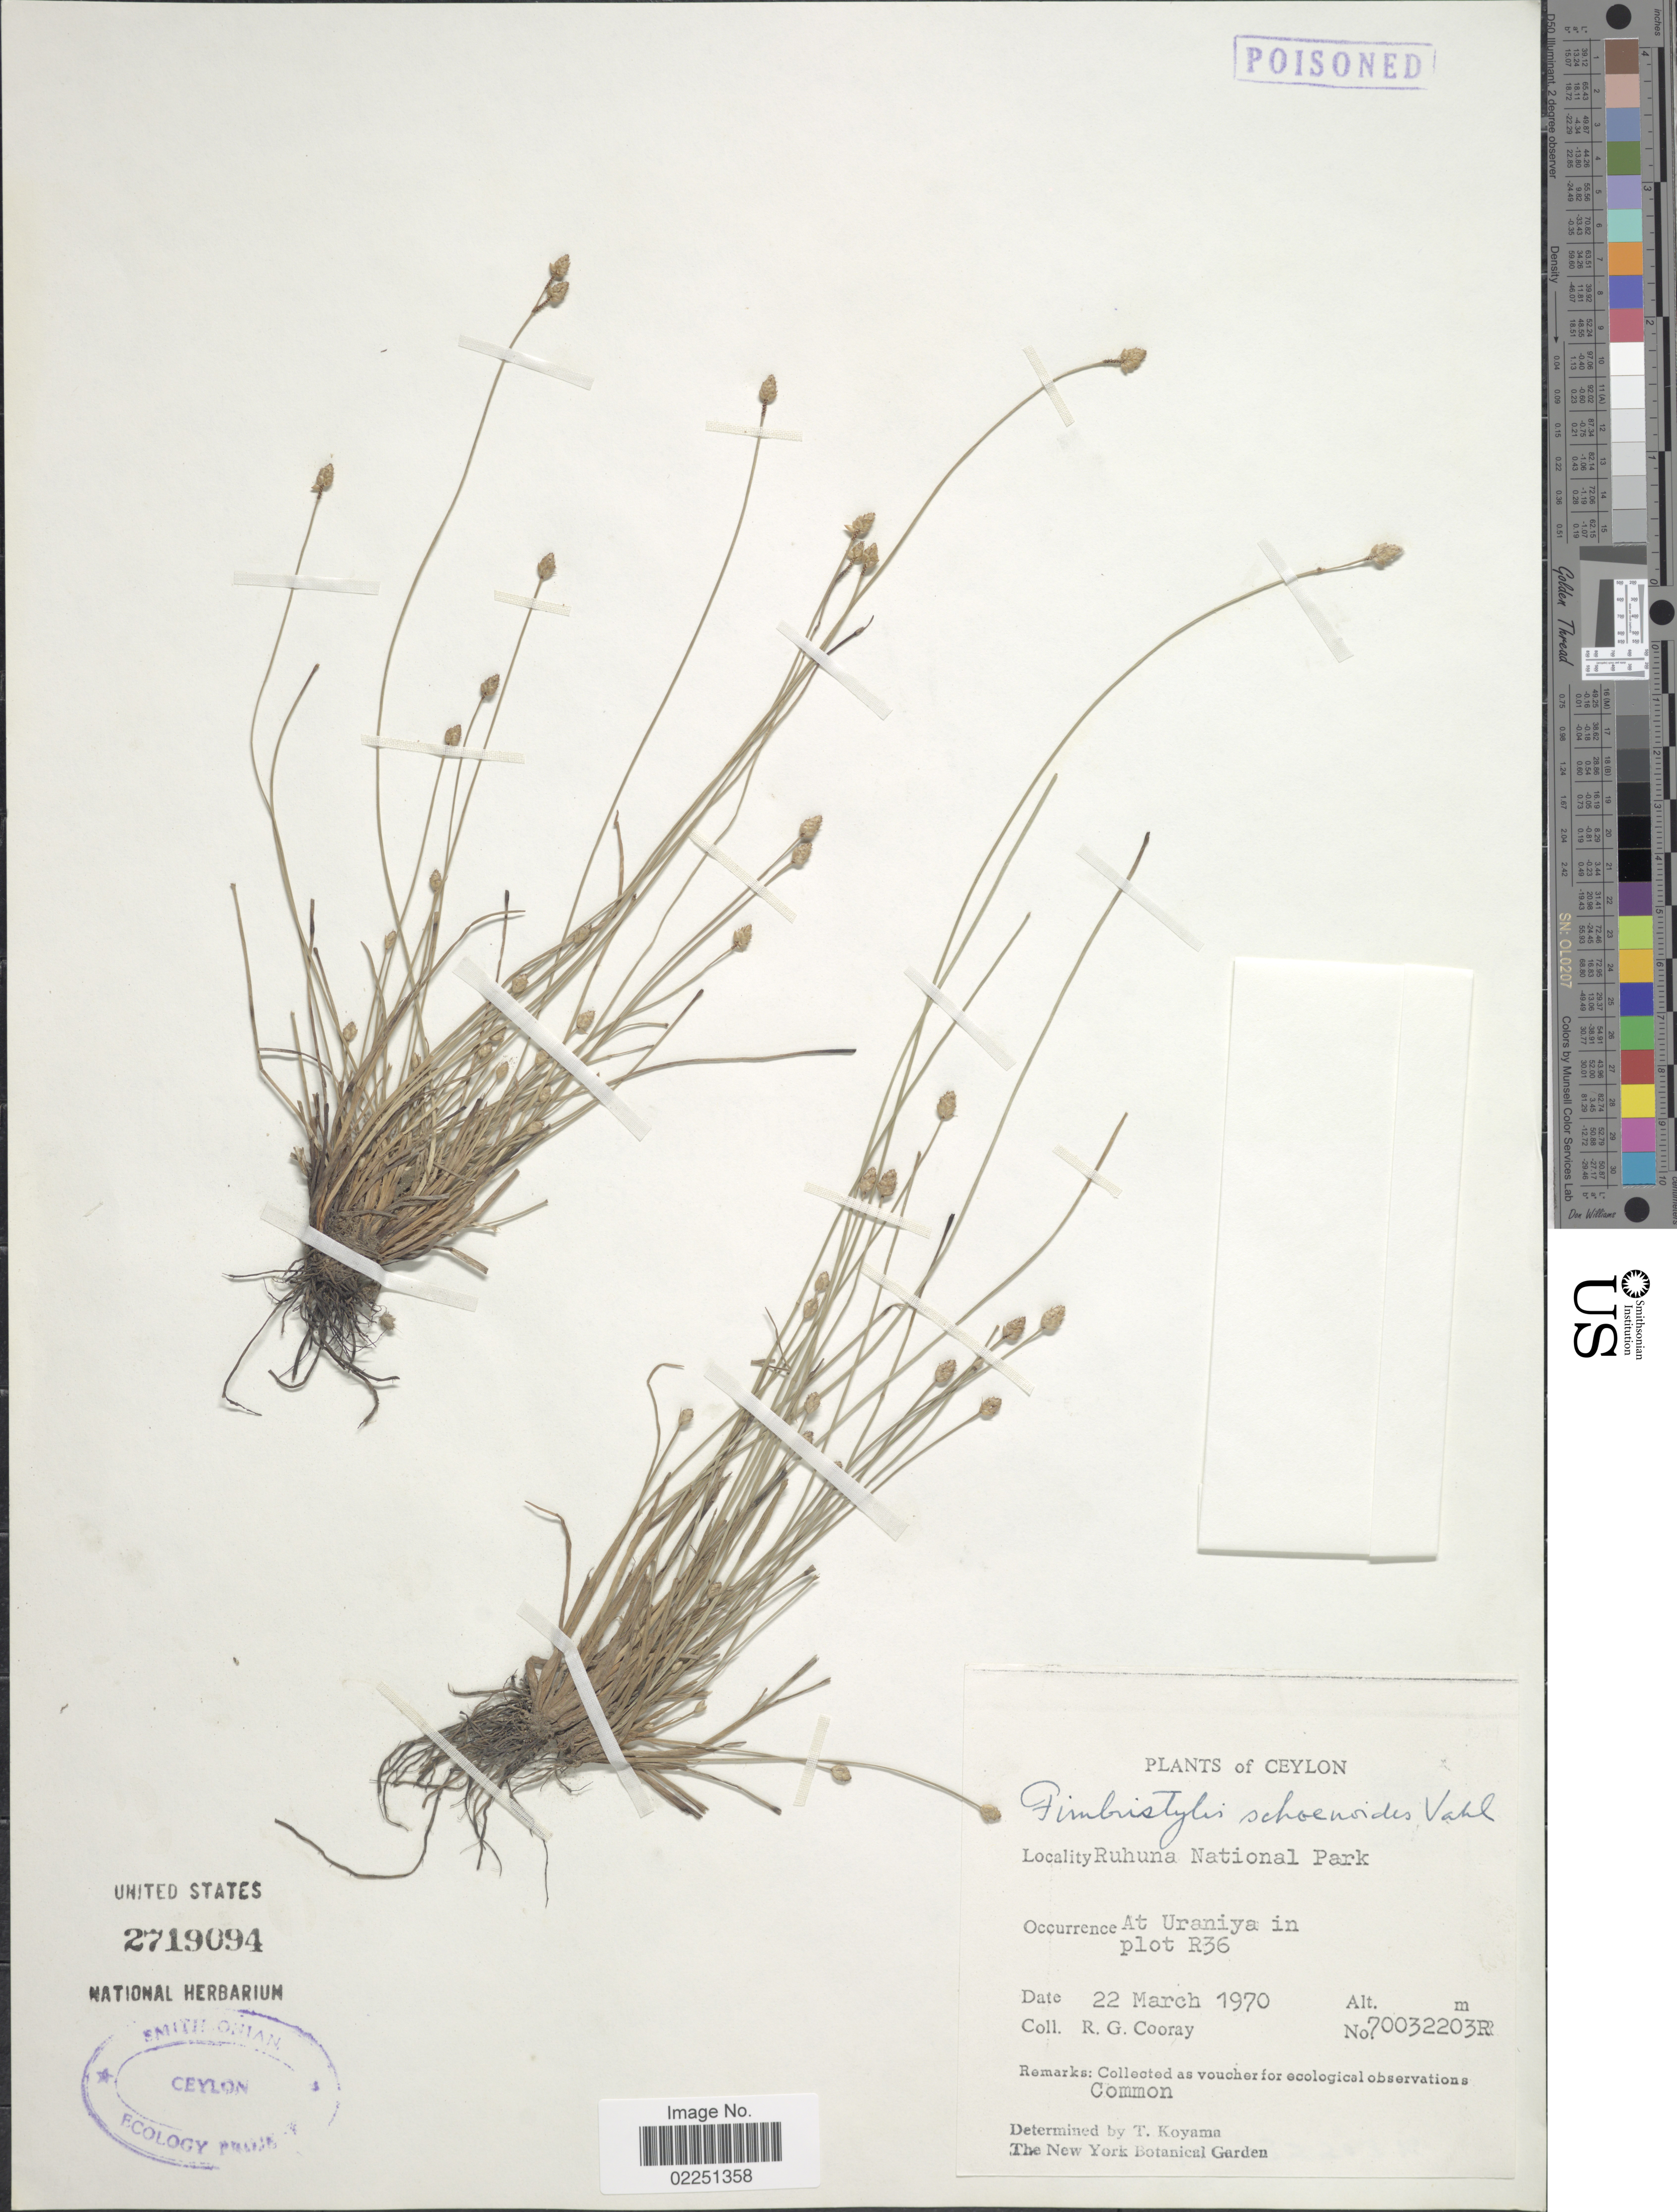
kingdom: Plantae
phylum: Tracheophyta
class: Liliopsida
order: Poales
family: Cyperaceae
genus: Fimbristylis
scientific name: Fimbristylis schoenoides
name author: (Retz.) Vahl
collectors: R. Cooray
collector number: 70032203R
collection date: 1970-03-22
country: Sri Lanka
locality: Ceylon. Ruhuna National Park, At Uraniya in plot R36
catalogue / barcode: US 2719094